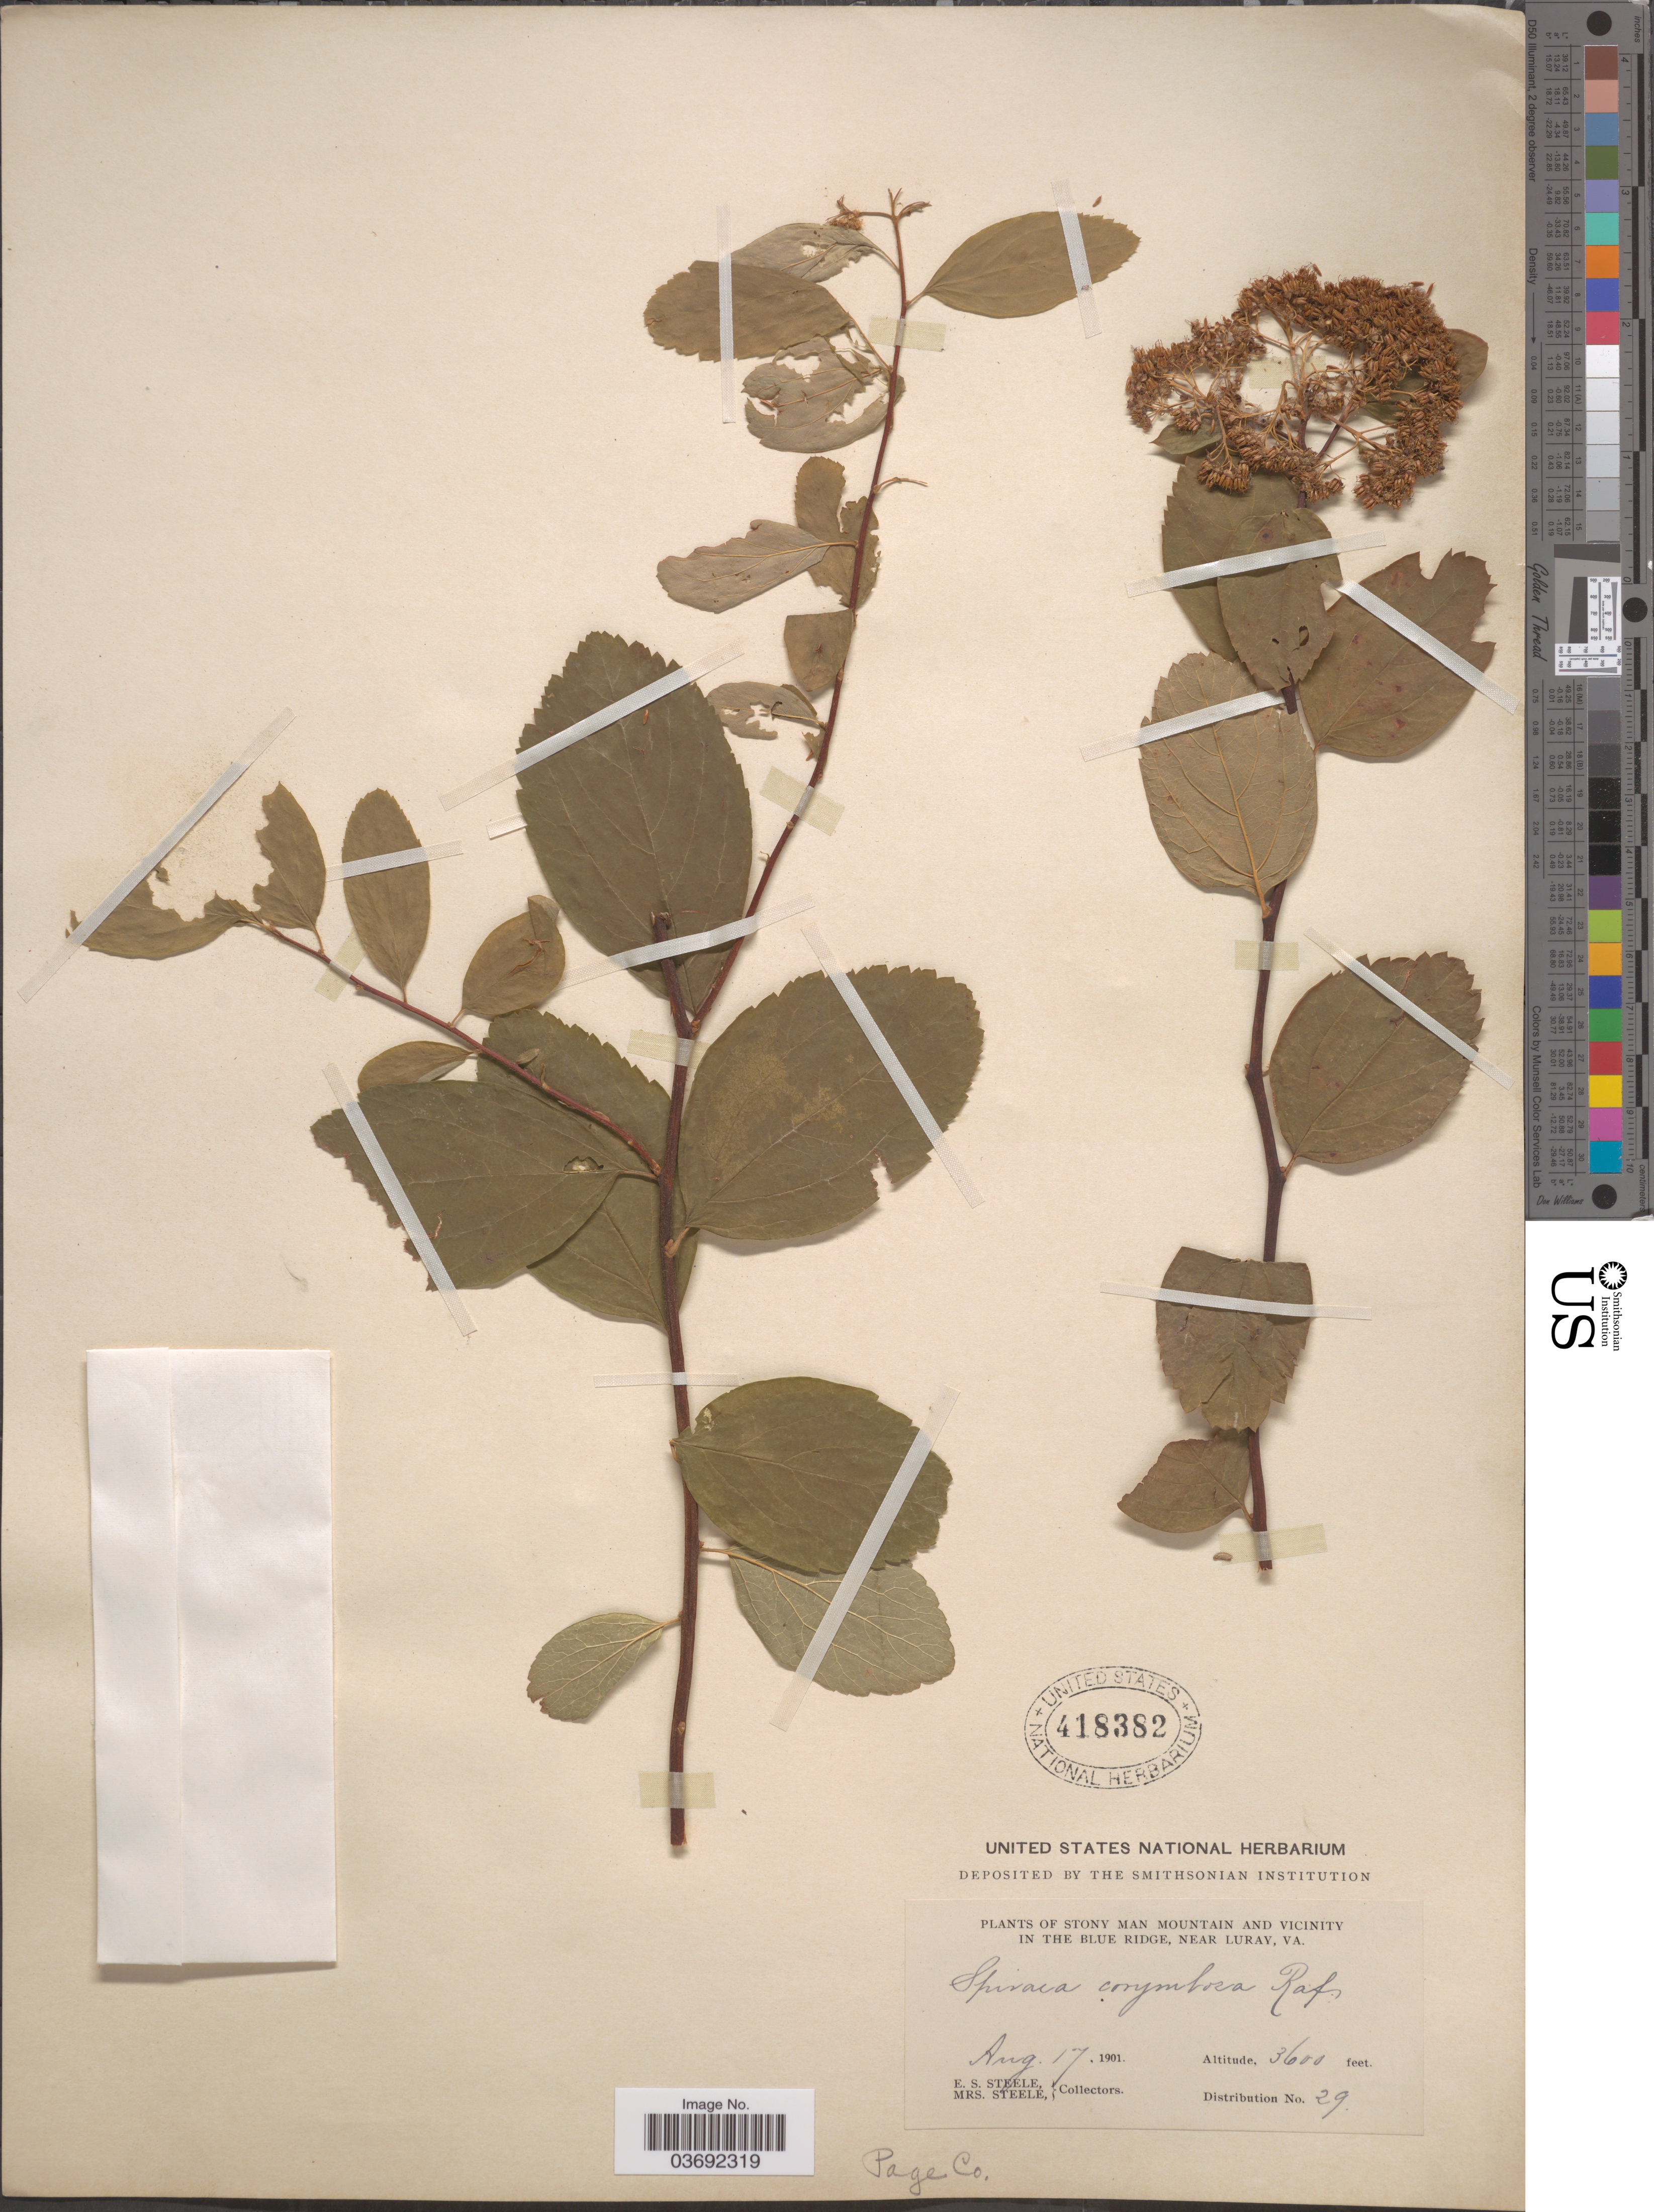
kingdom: Plantae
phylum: Tracheophyta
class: Magnoliopsida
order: Rosales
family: Rosaceae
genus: Spiraea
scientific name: Spiraea corymbosa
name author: Raf.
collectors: E. Steele & Mrs. E. S. Steele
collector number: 29?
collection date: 1901-08-17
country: United States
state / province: Virginia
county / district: Page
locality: Stony Man Mountain and Vicinity in the Blue Ridge, near Luray. Page Co.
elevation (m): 1097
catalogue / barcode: US 418382